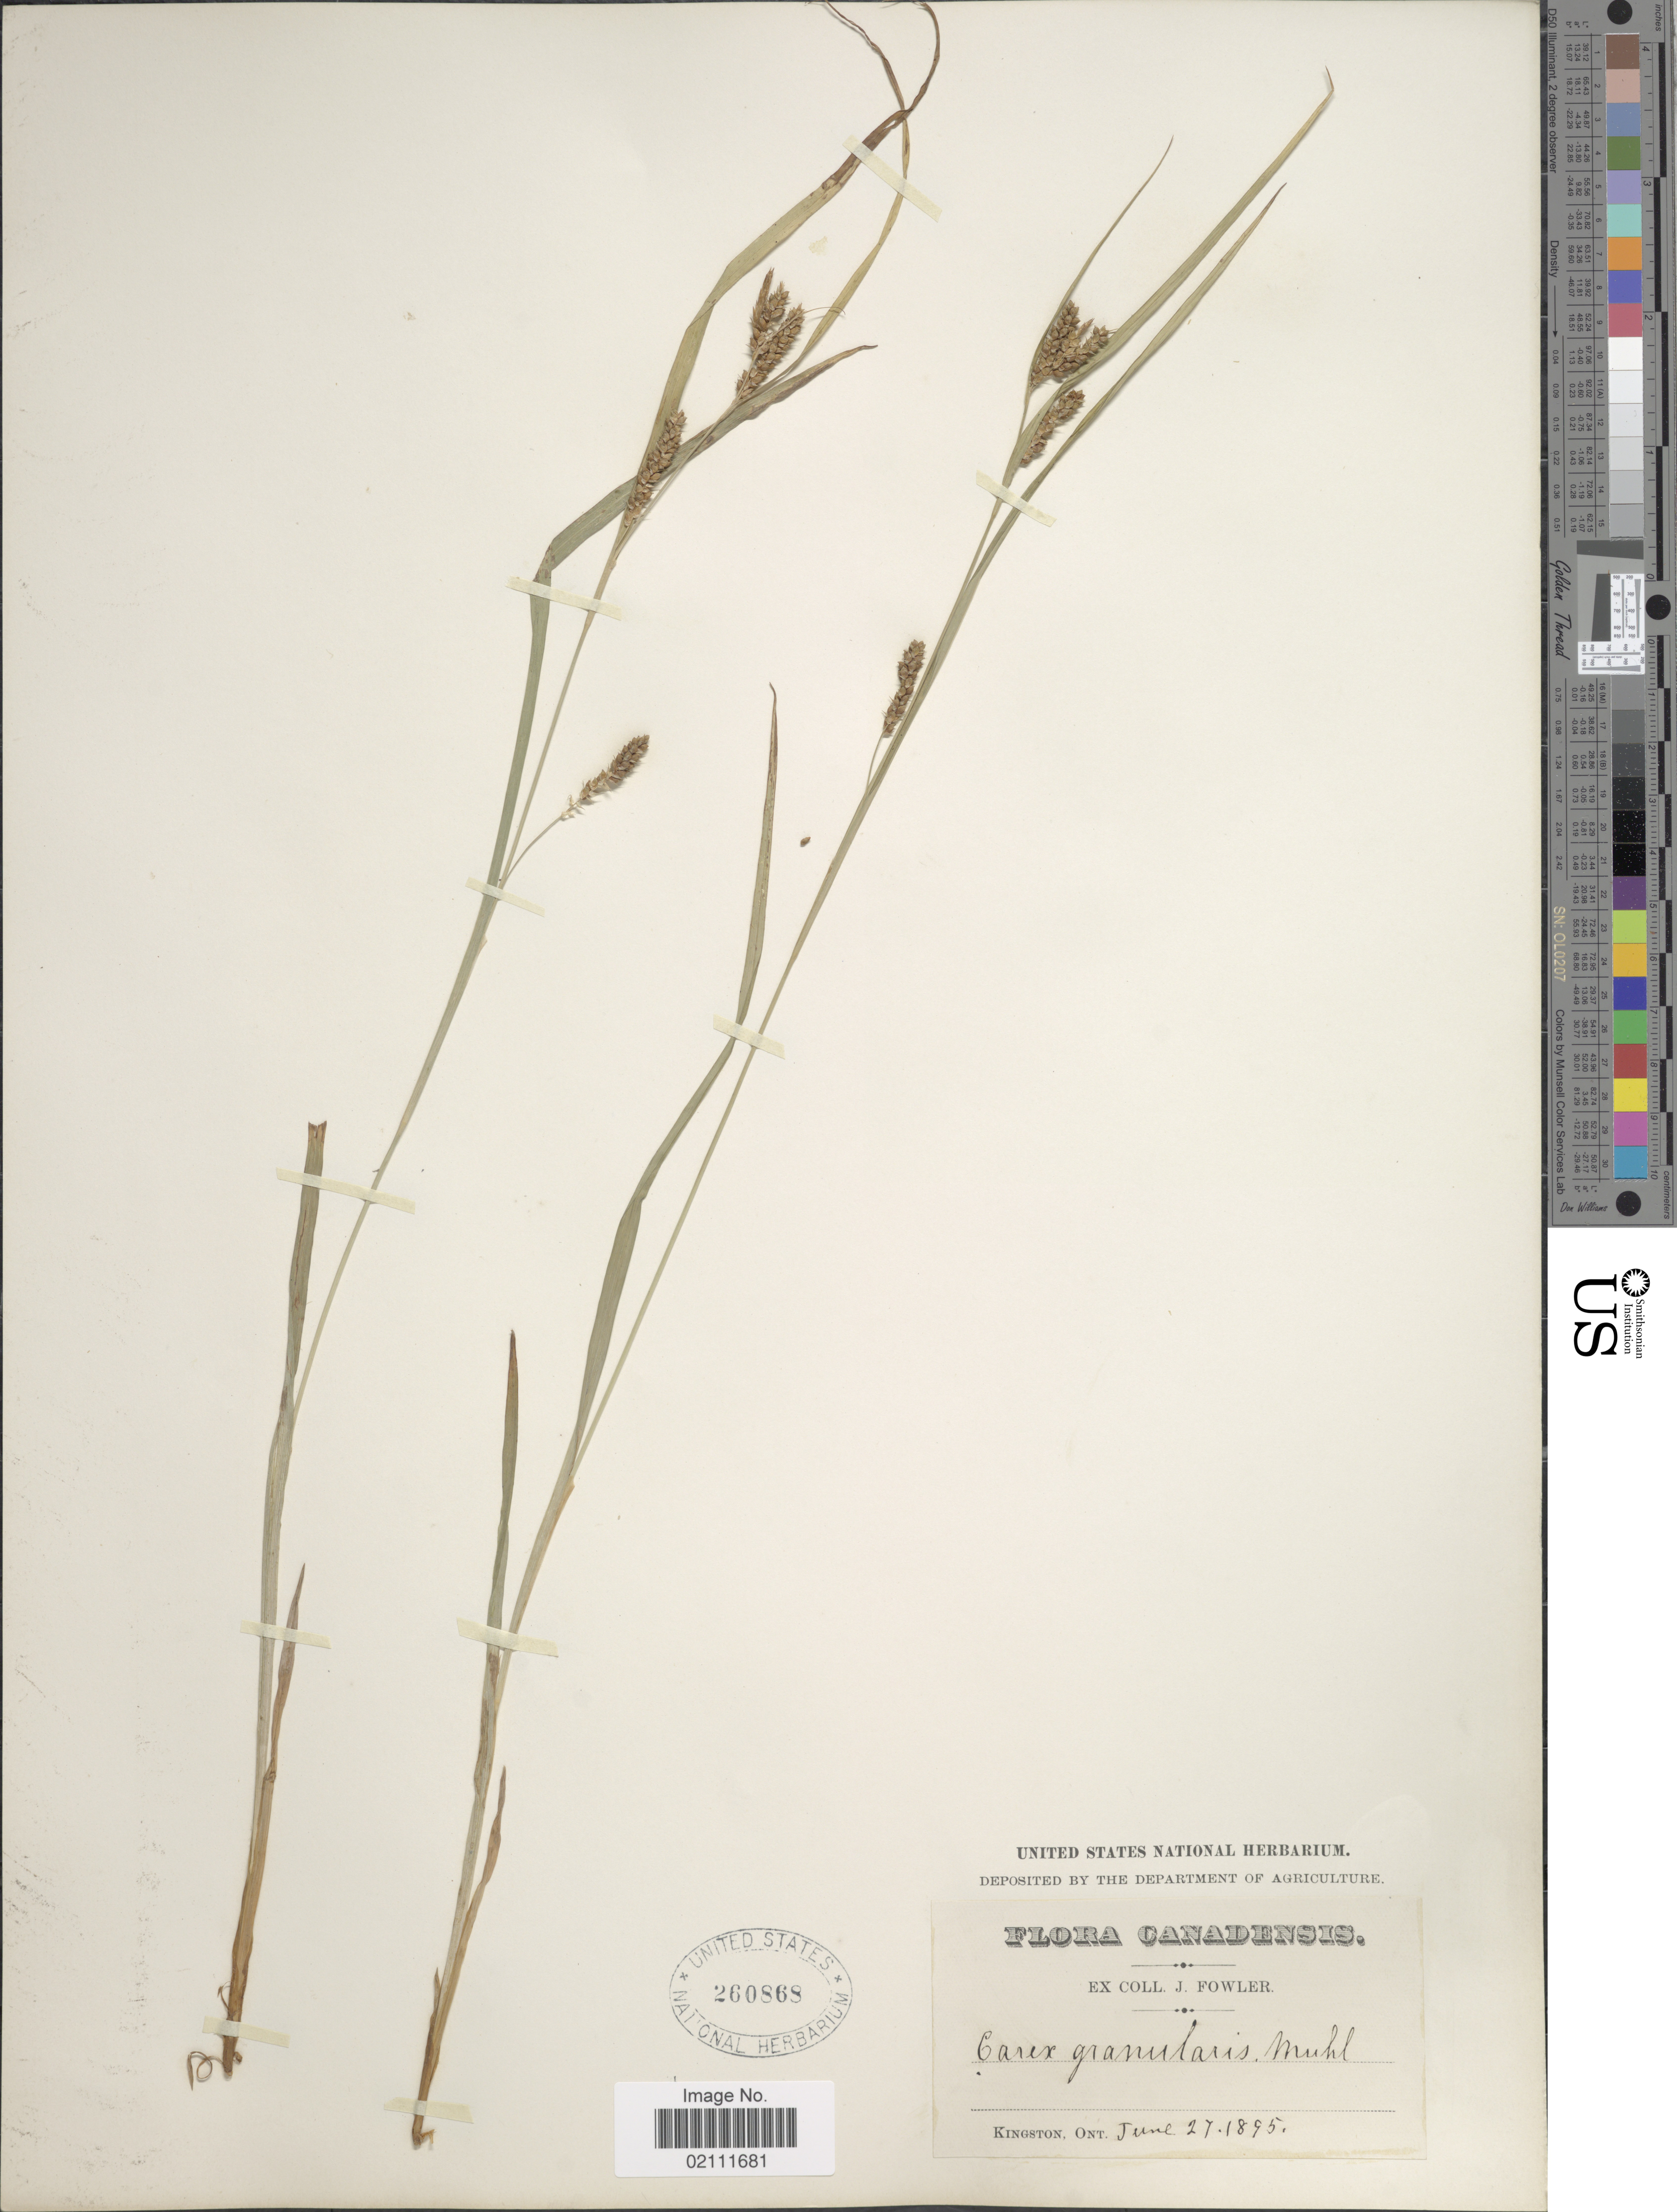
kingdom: Plantae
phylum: Tracheophyta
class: Liliopsida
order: Poales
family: Cyperaceae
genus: Carex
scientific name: Carex granularis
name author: Muhl. ex Willd.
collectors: J. P. Fowler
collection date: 1895-06-27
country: Canada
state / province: Ontario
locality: Canadensis, Kingston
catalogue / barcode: US 260868